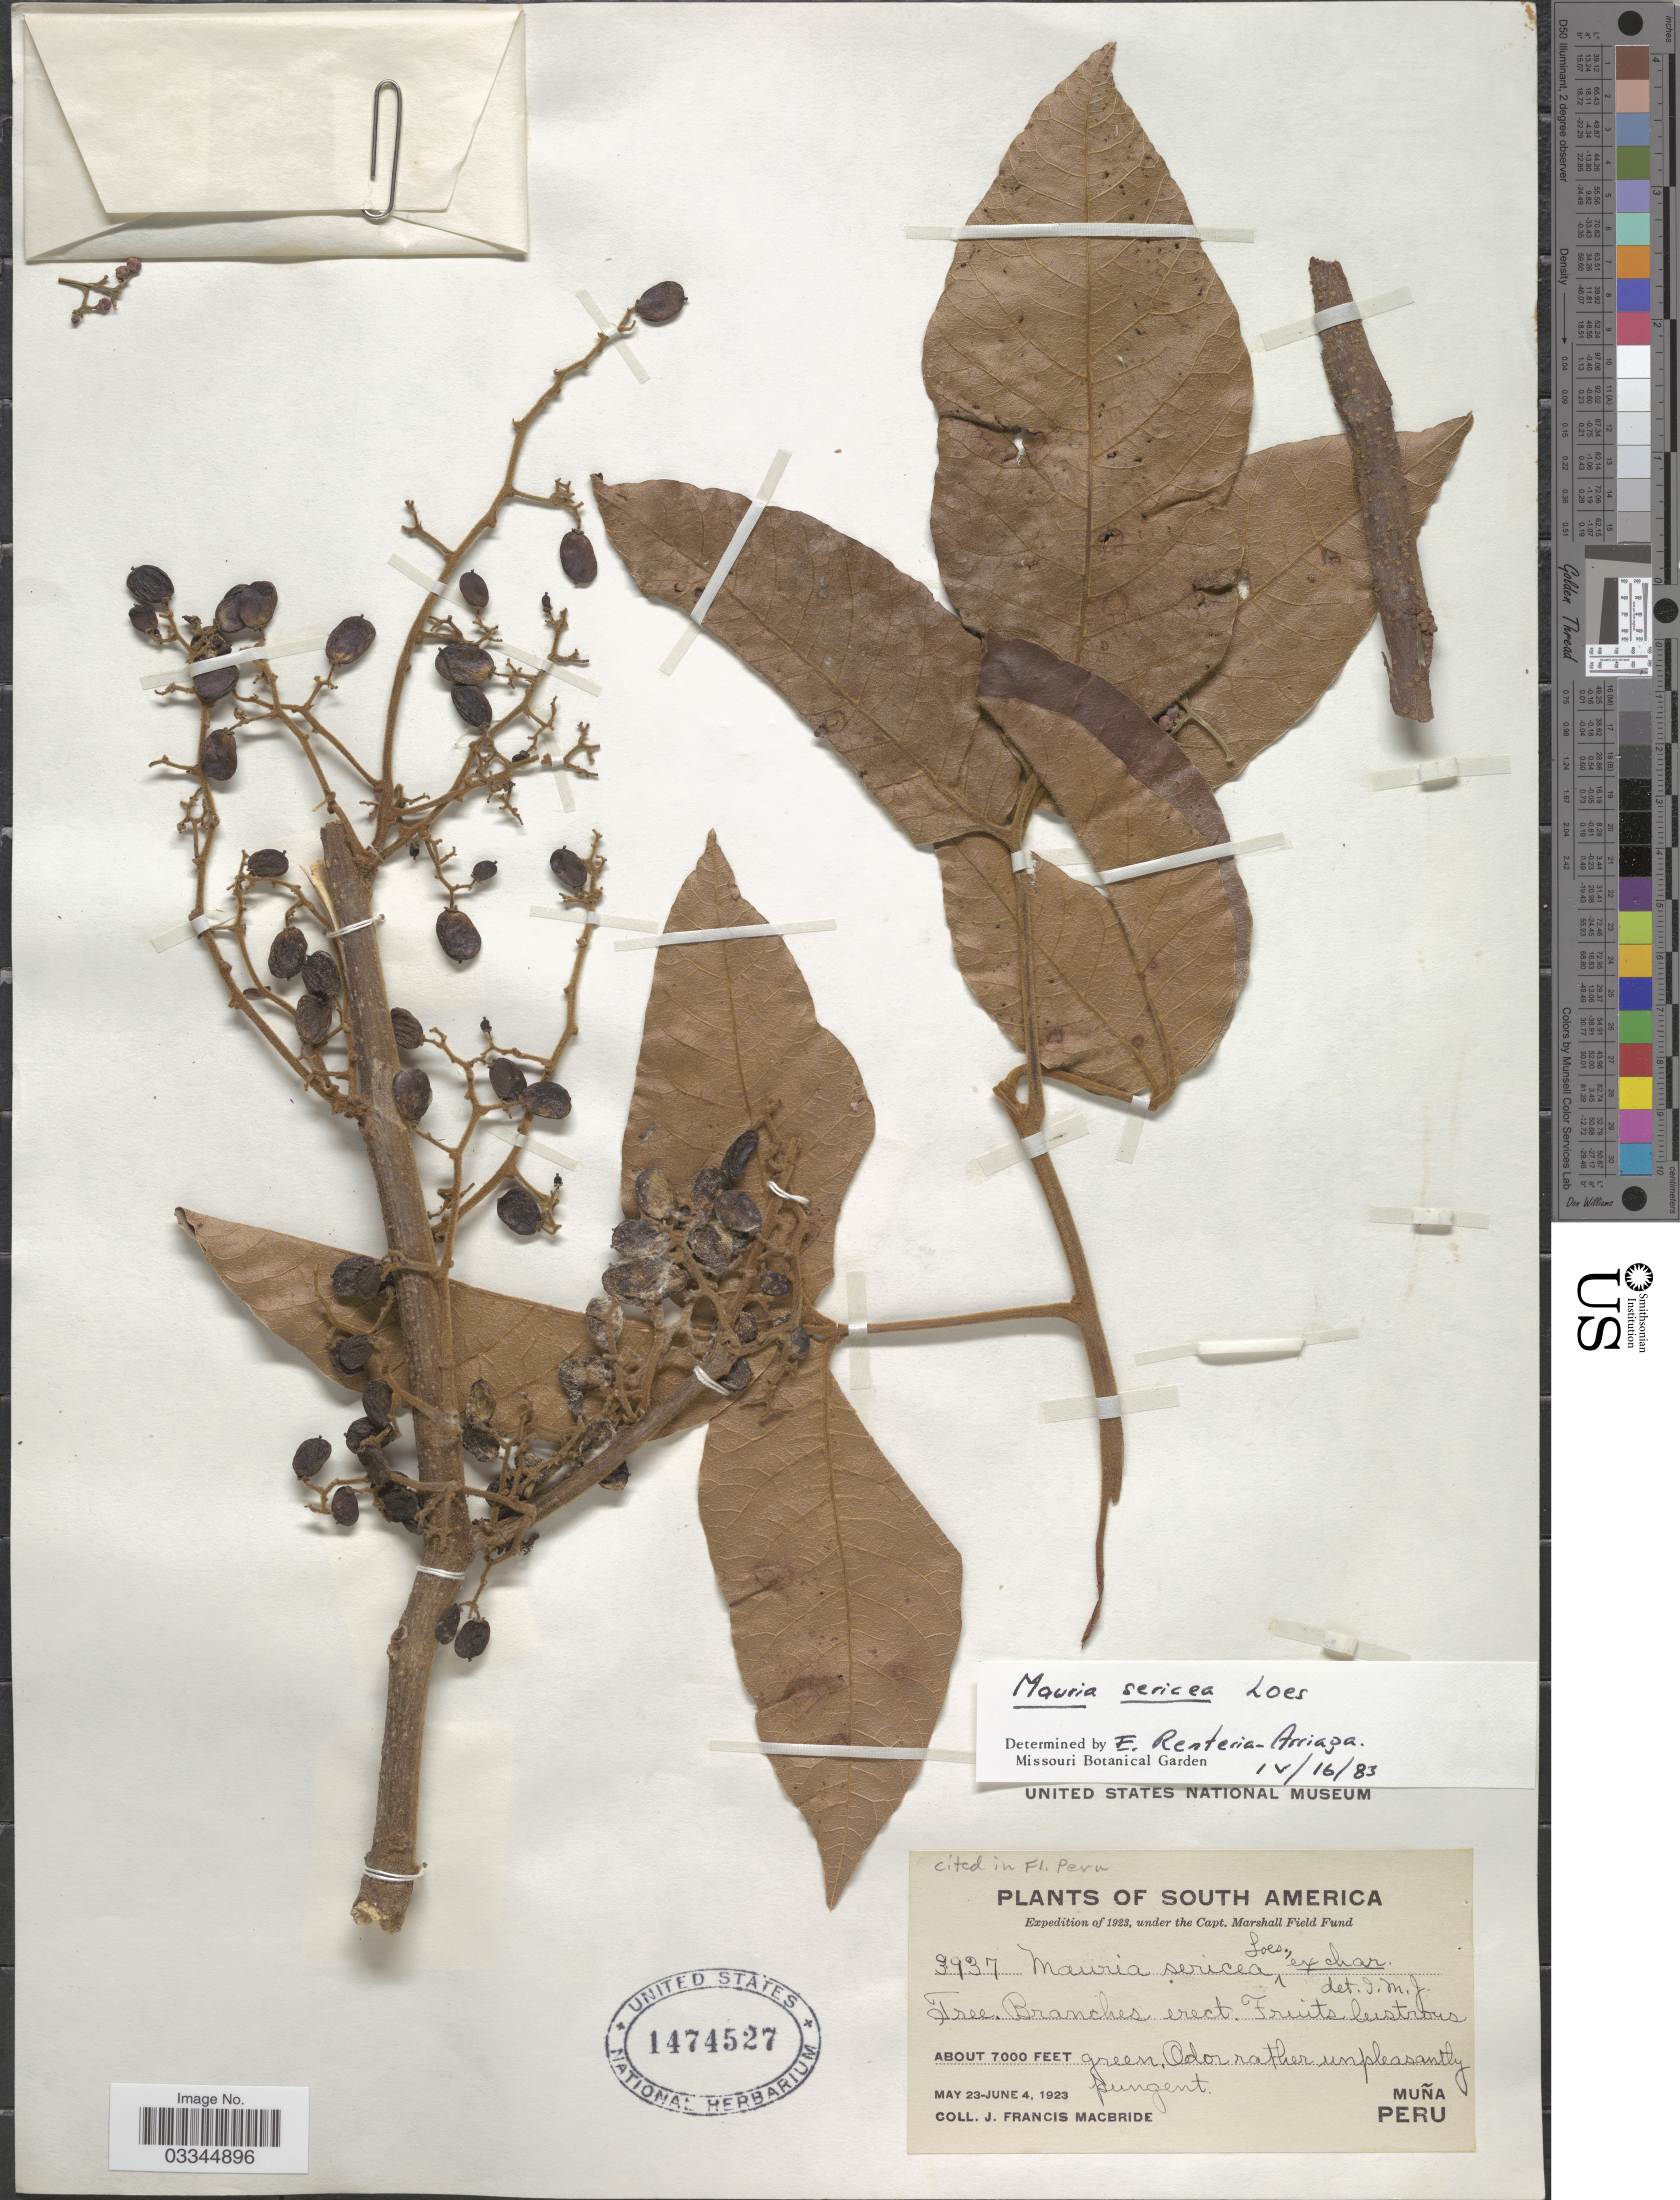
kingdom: Plantae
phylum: Tracheophyta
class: Magnoliopsida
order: Sapindales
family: Anacardiaceae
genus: Mauria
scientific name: Mauria sericea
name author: Loes.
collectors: J. F. Macbride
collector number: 3937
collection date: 1923-05-23/1923-06-04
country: Peru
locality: Muña.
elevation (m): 2134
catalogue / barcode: US 1474527